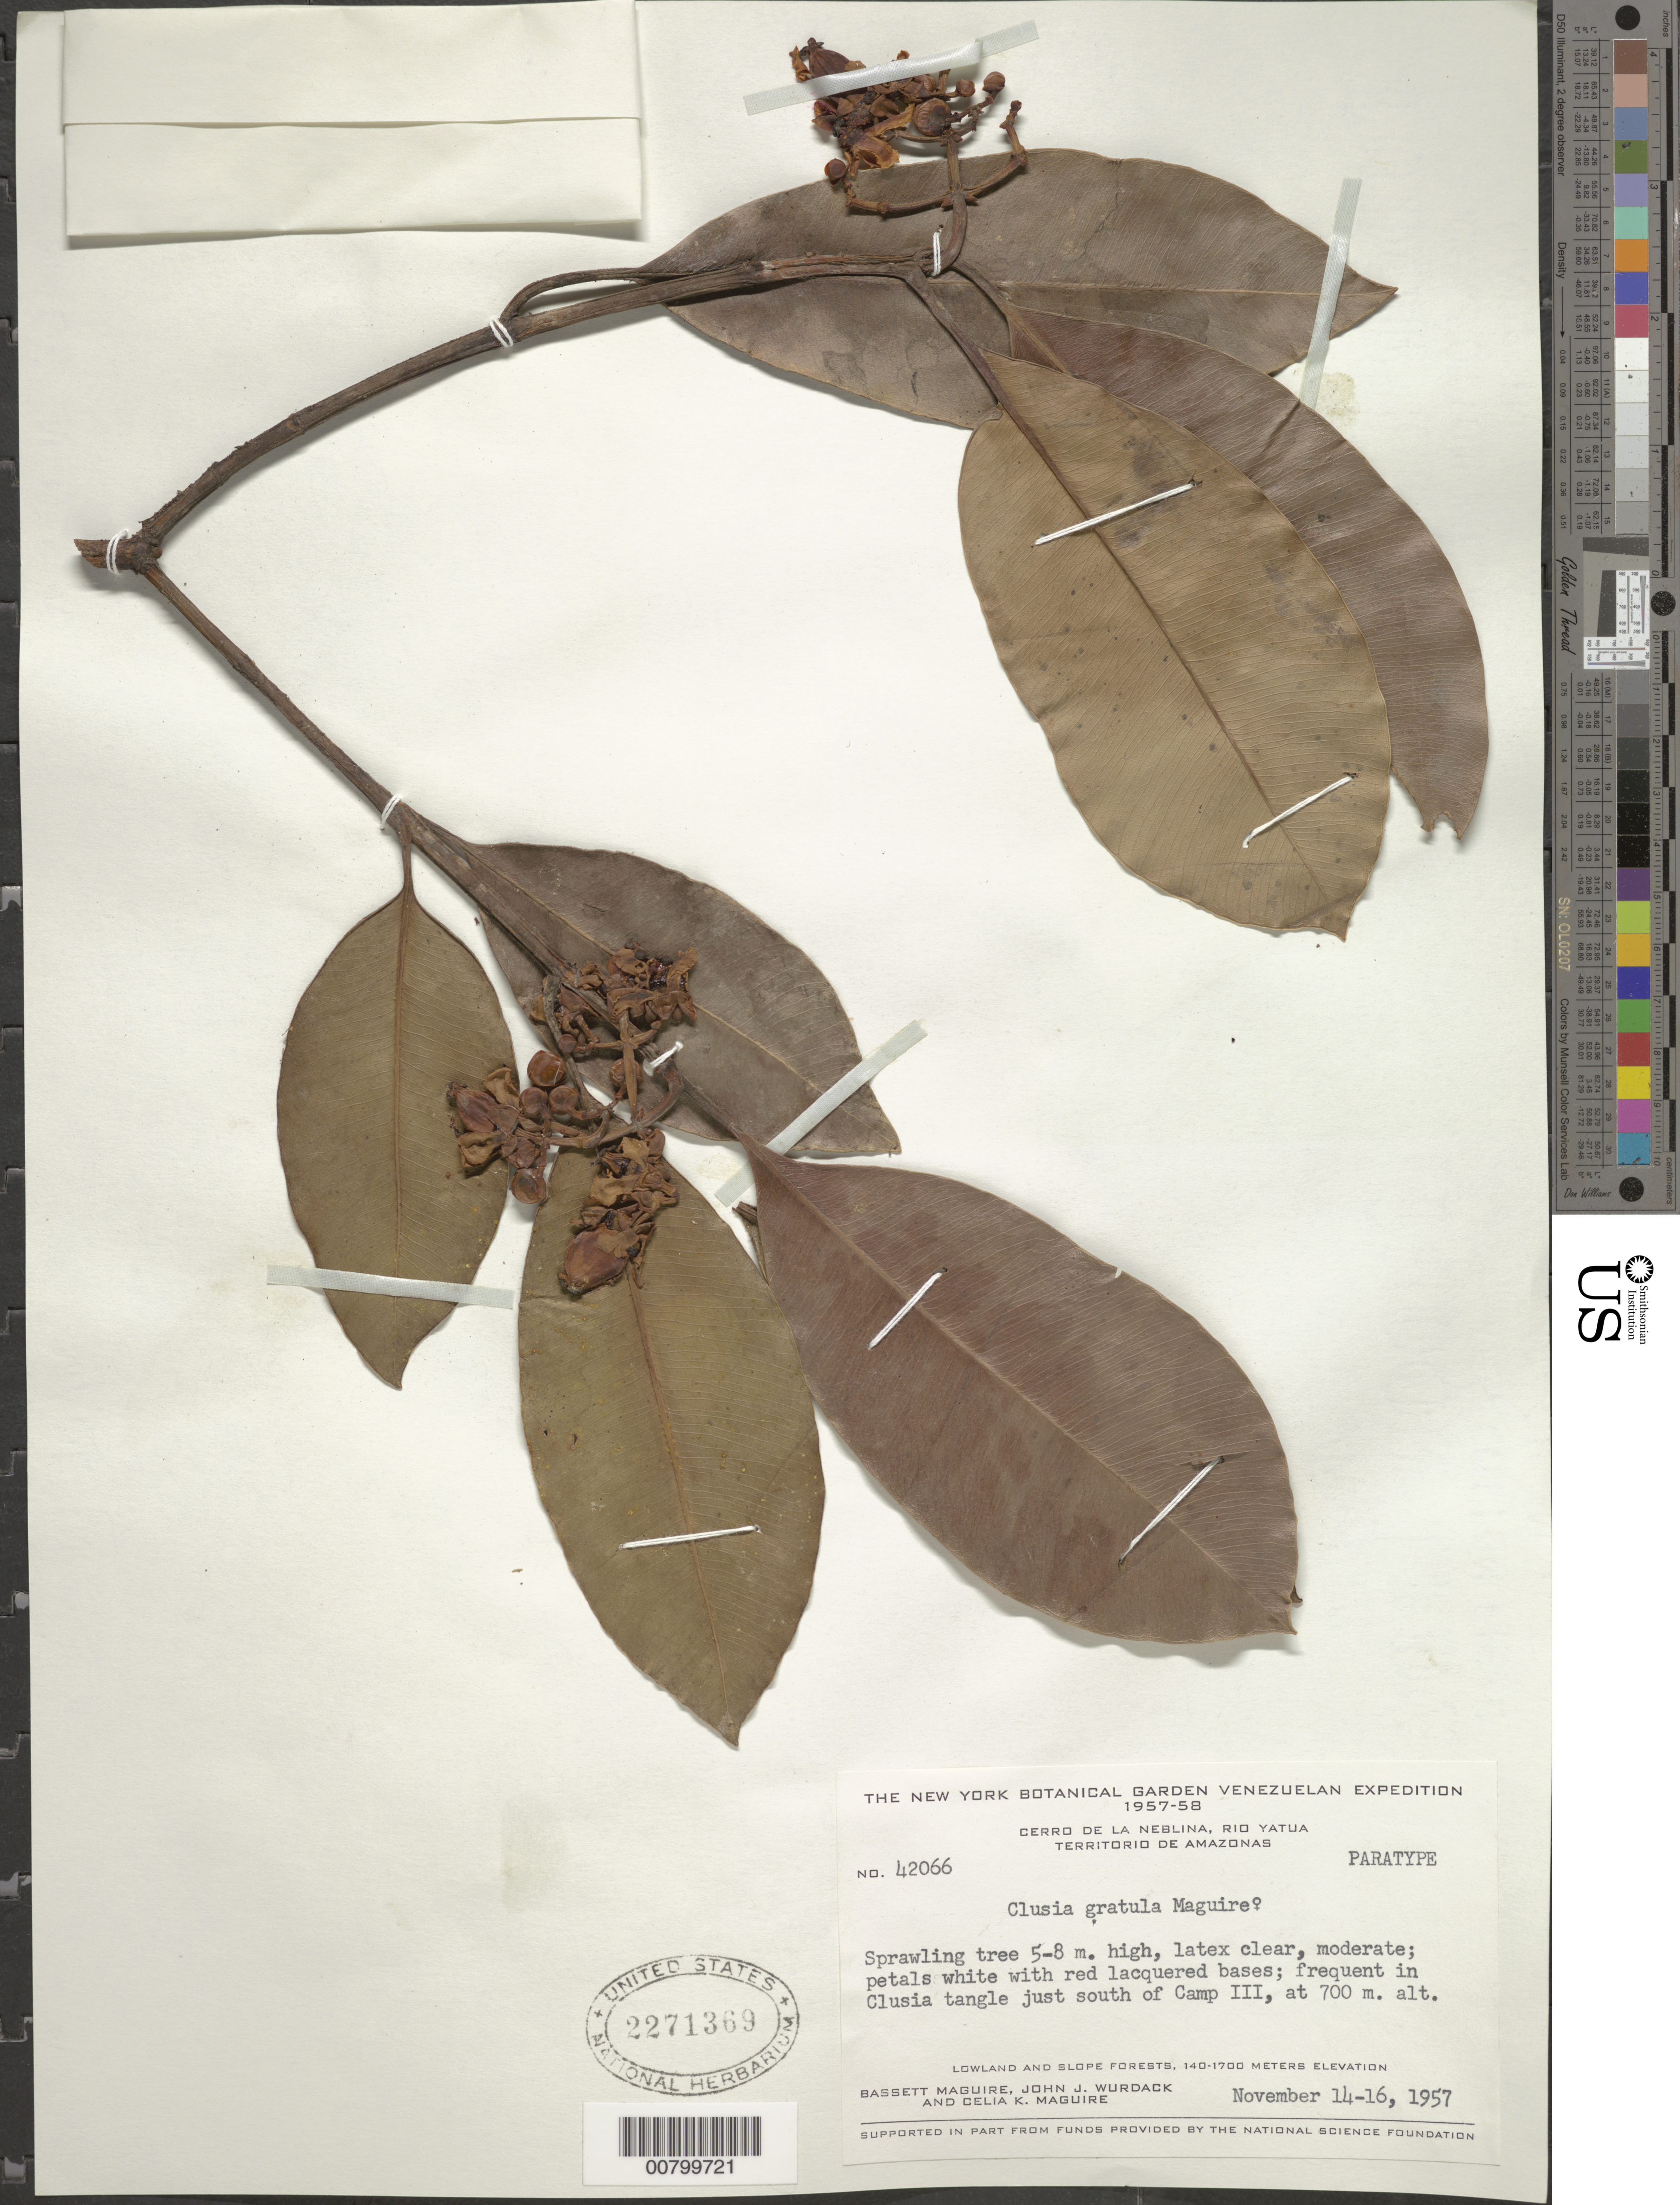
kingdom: Plantae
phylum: Tracheophyta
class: Magnoliopsida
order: Malpighiales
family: Clusiaceae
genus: Clusia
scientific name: Clusia gratula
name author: Maguire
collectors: B. Maguire, J. J. Wurdack & C. K. Maguire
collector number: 42066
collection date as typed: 14-Nov-57 to 16-Nov-57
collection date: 1957-11-14/1957-11-16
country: Venezuela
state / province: Amazonas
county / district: Río Negro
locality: Cerro de la Neblina, Río Yatua, S of Camp 3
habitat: In Clusia tangle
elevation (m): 700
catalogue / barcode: US 2271369